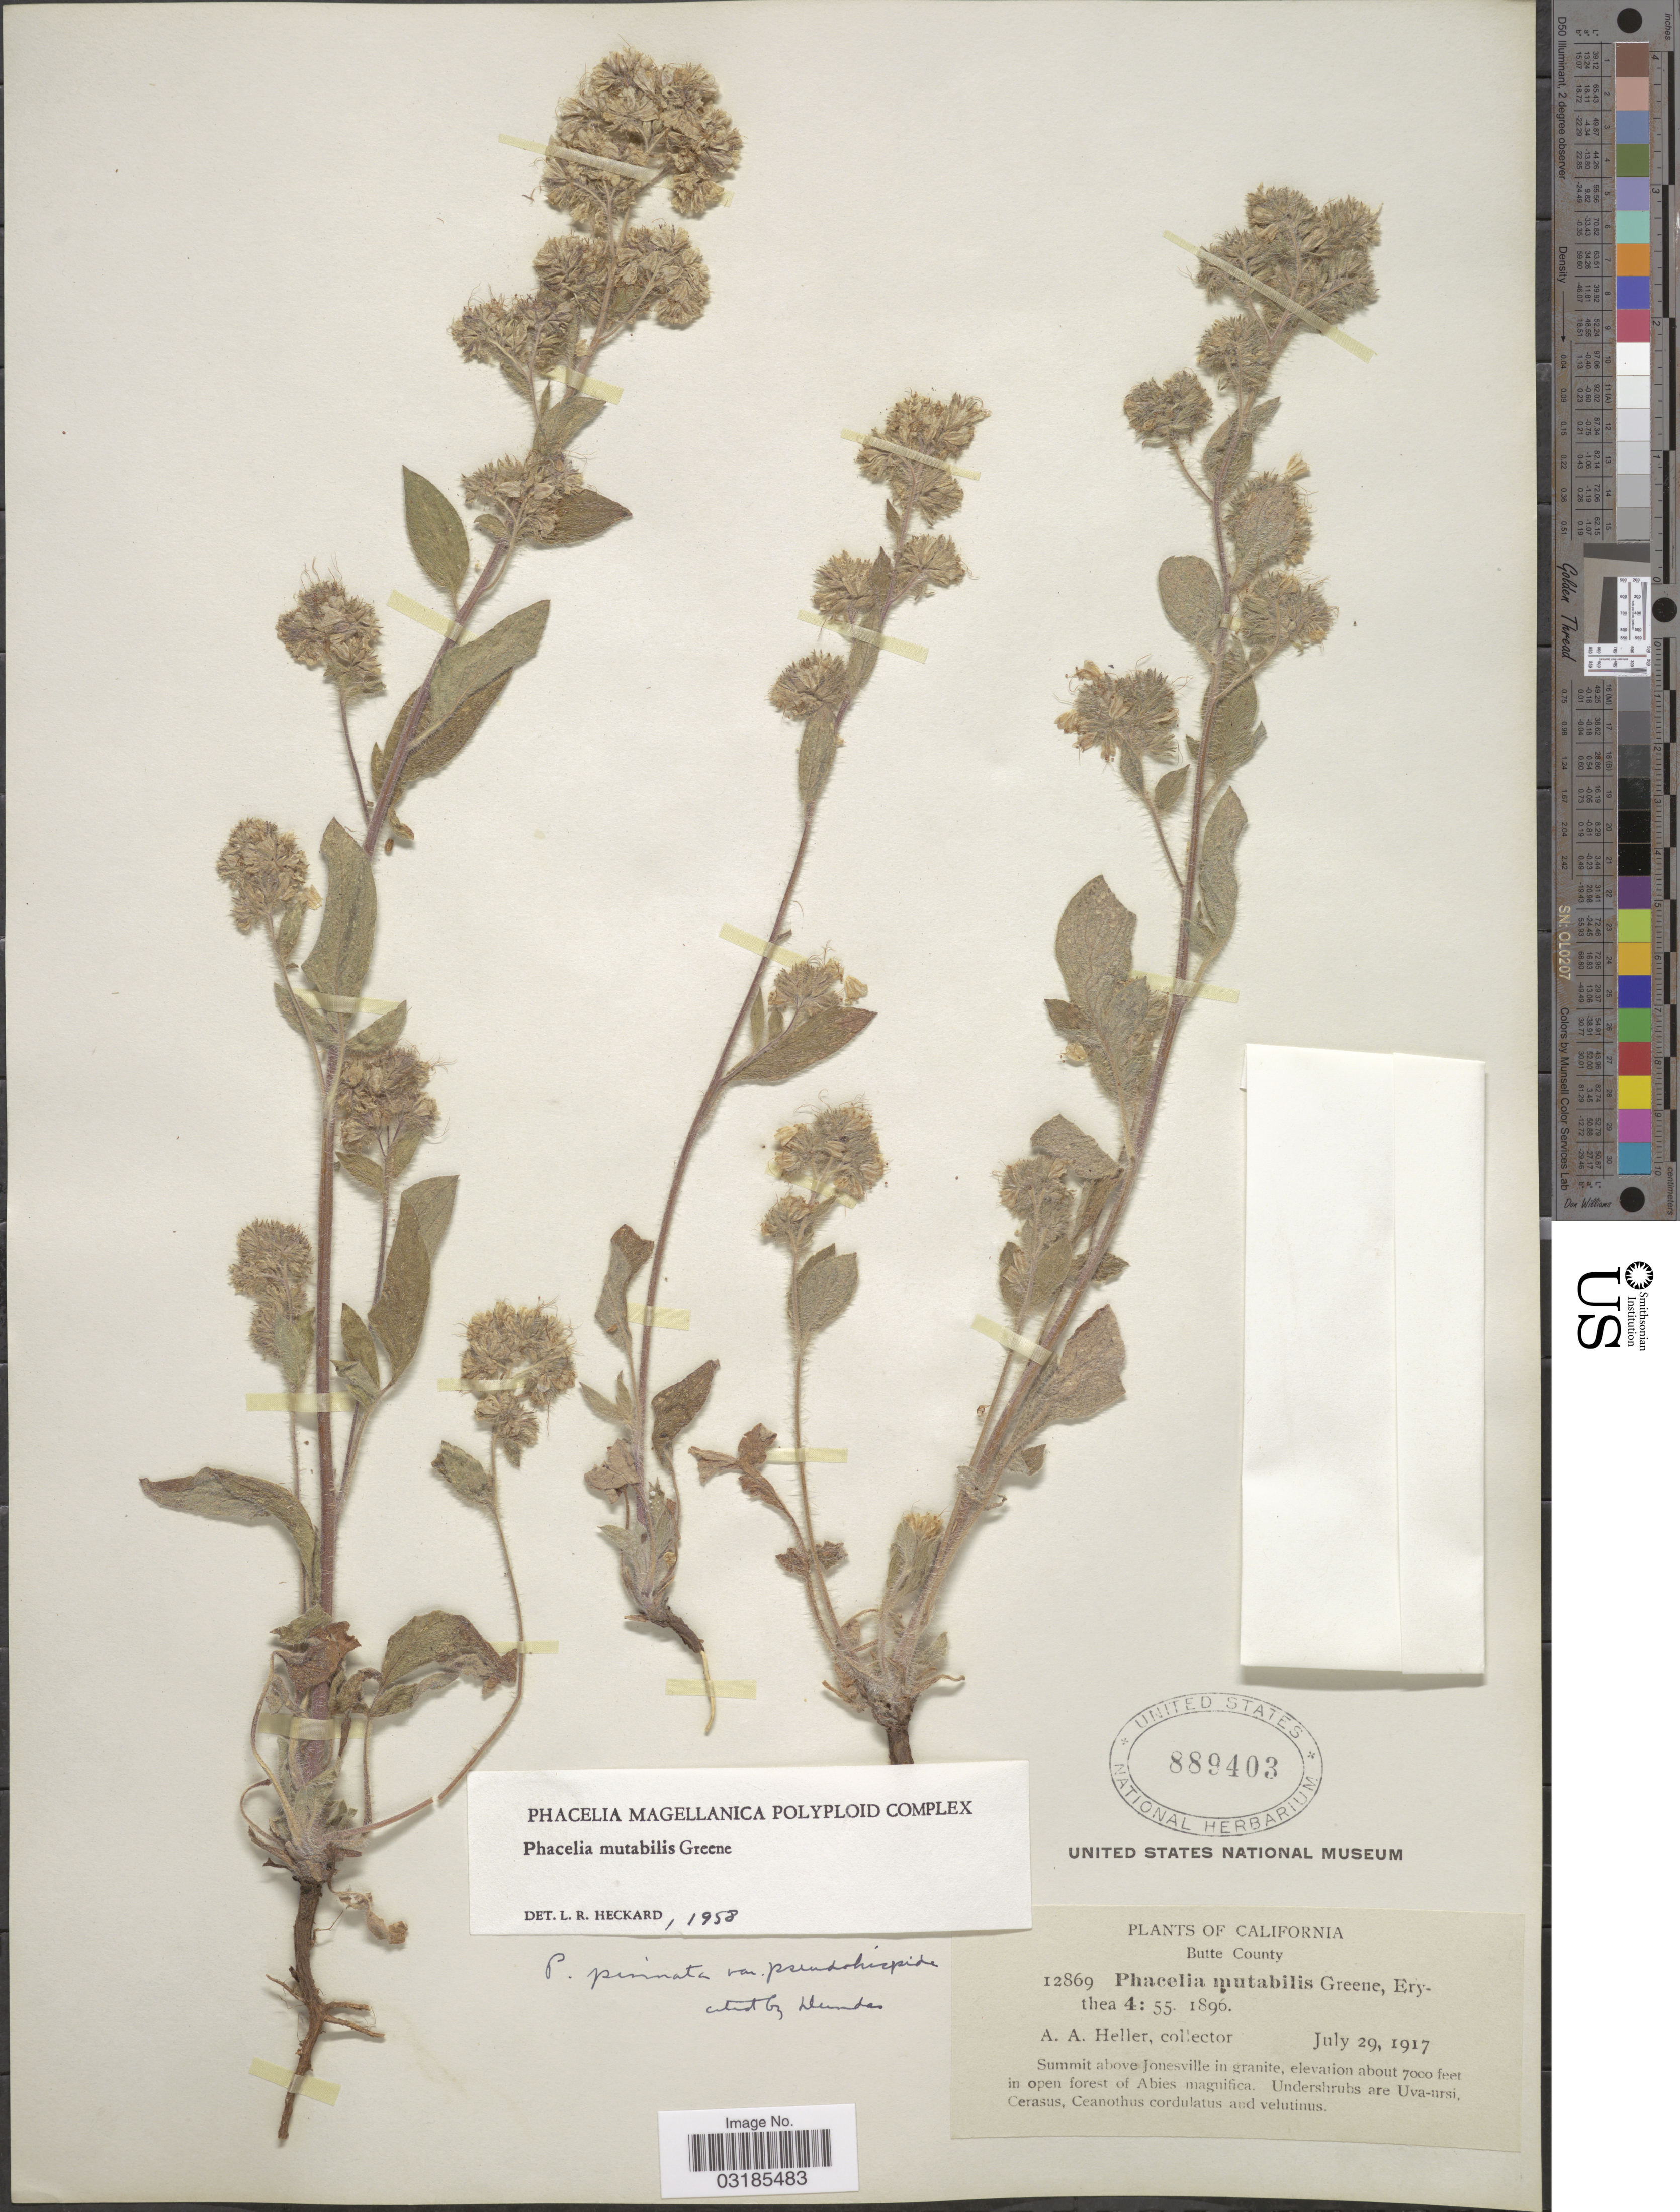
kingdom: Plantae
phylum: Tracheophyta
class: Magnoliopsida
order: Boraginales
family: Hydrophyllaceae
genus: Phacelia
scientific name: Phacelia mutabilis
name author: Greene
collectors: A. A. Heller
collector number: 12869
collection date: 1917-07-29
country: United States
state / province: California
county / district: Butte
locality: Butte County, Summit above Jonesville in granite.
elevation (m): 2134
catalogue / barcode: US 889403